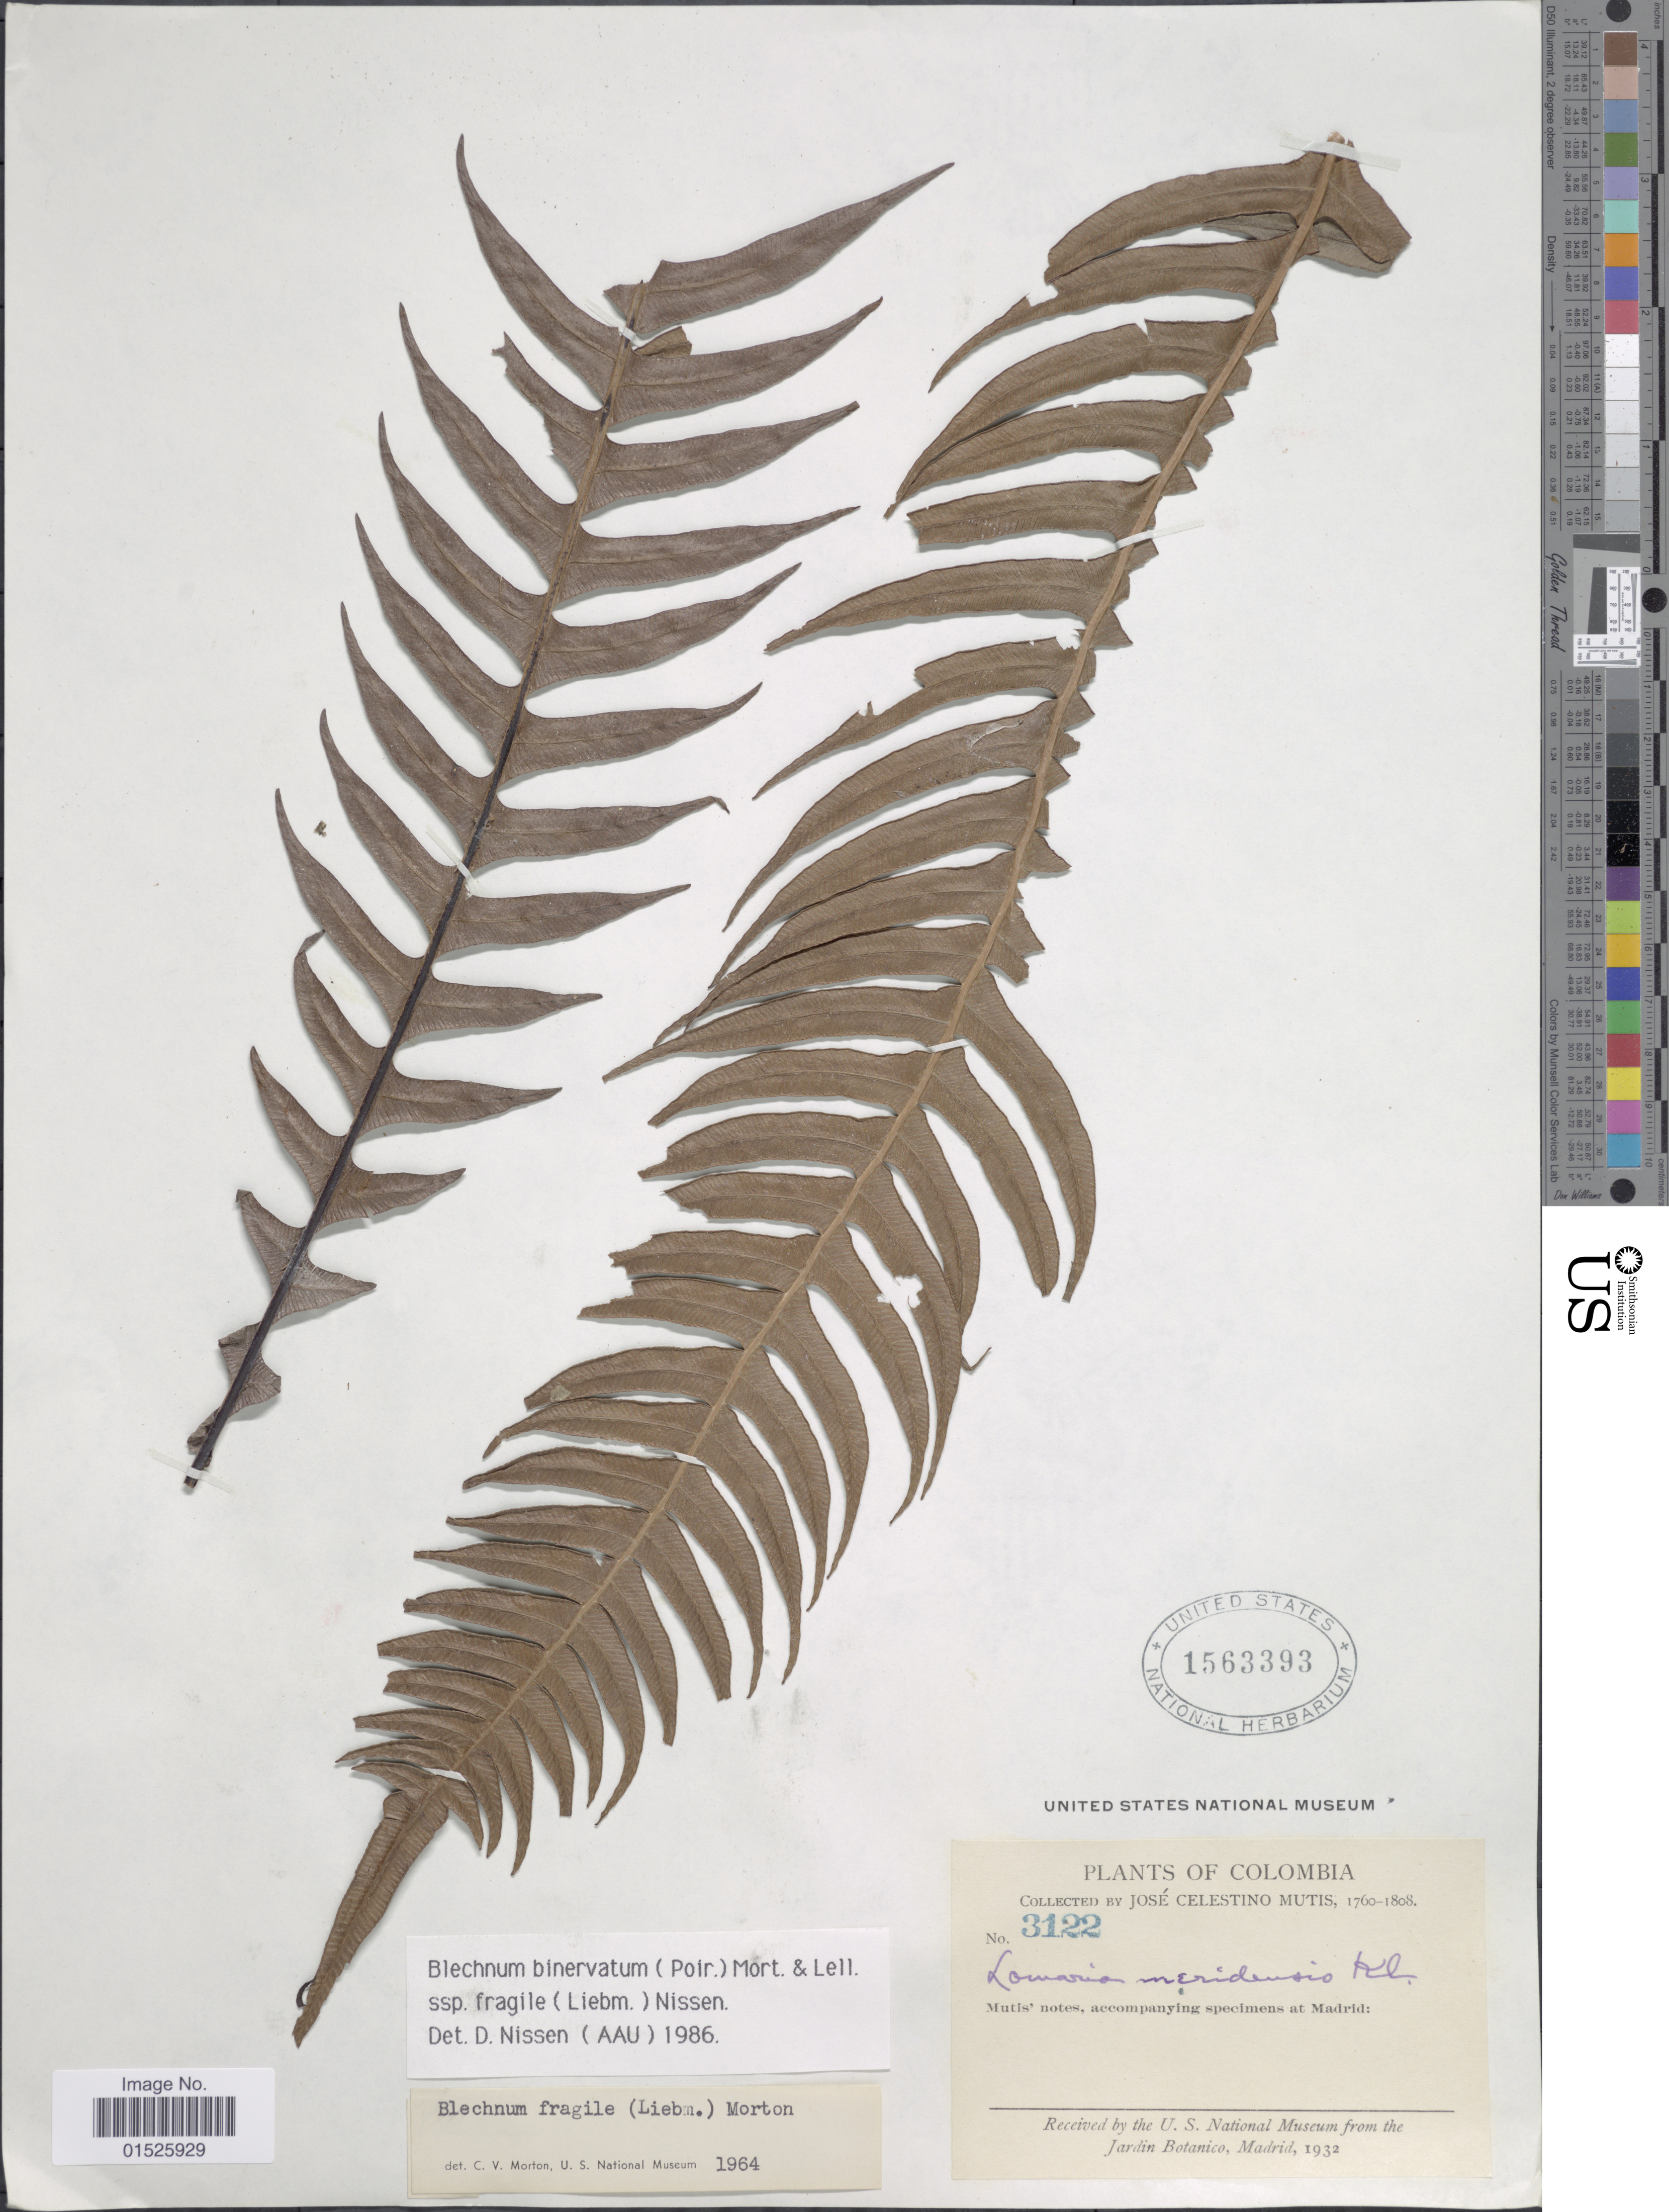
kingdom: Plantae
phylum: Tracheophyta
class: Polypodiopsida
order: Polypodiales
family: Blechnaceae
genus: Blechnum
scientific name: Blechnum fragile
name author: (Liebm.) C.V. Morton & Lellinger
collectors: J. C. B. Mutis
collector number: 3122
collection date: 1760/1808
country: Colombia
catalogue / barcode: US 1563393